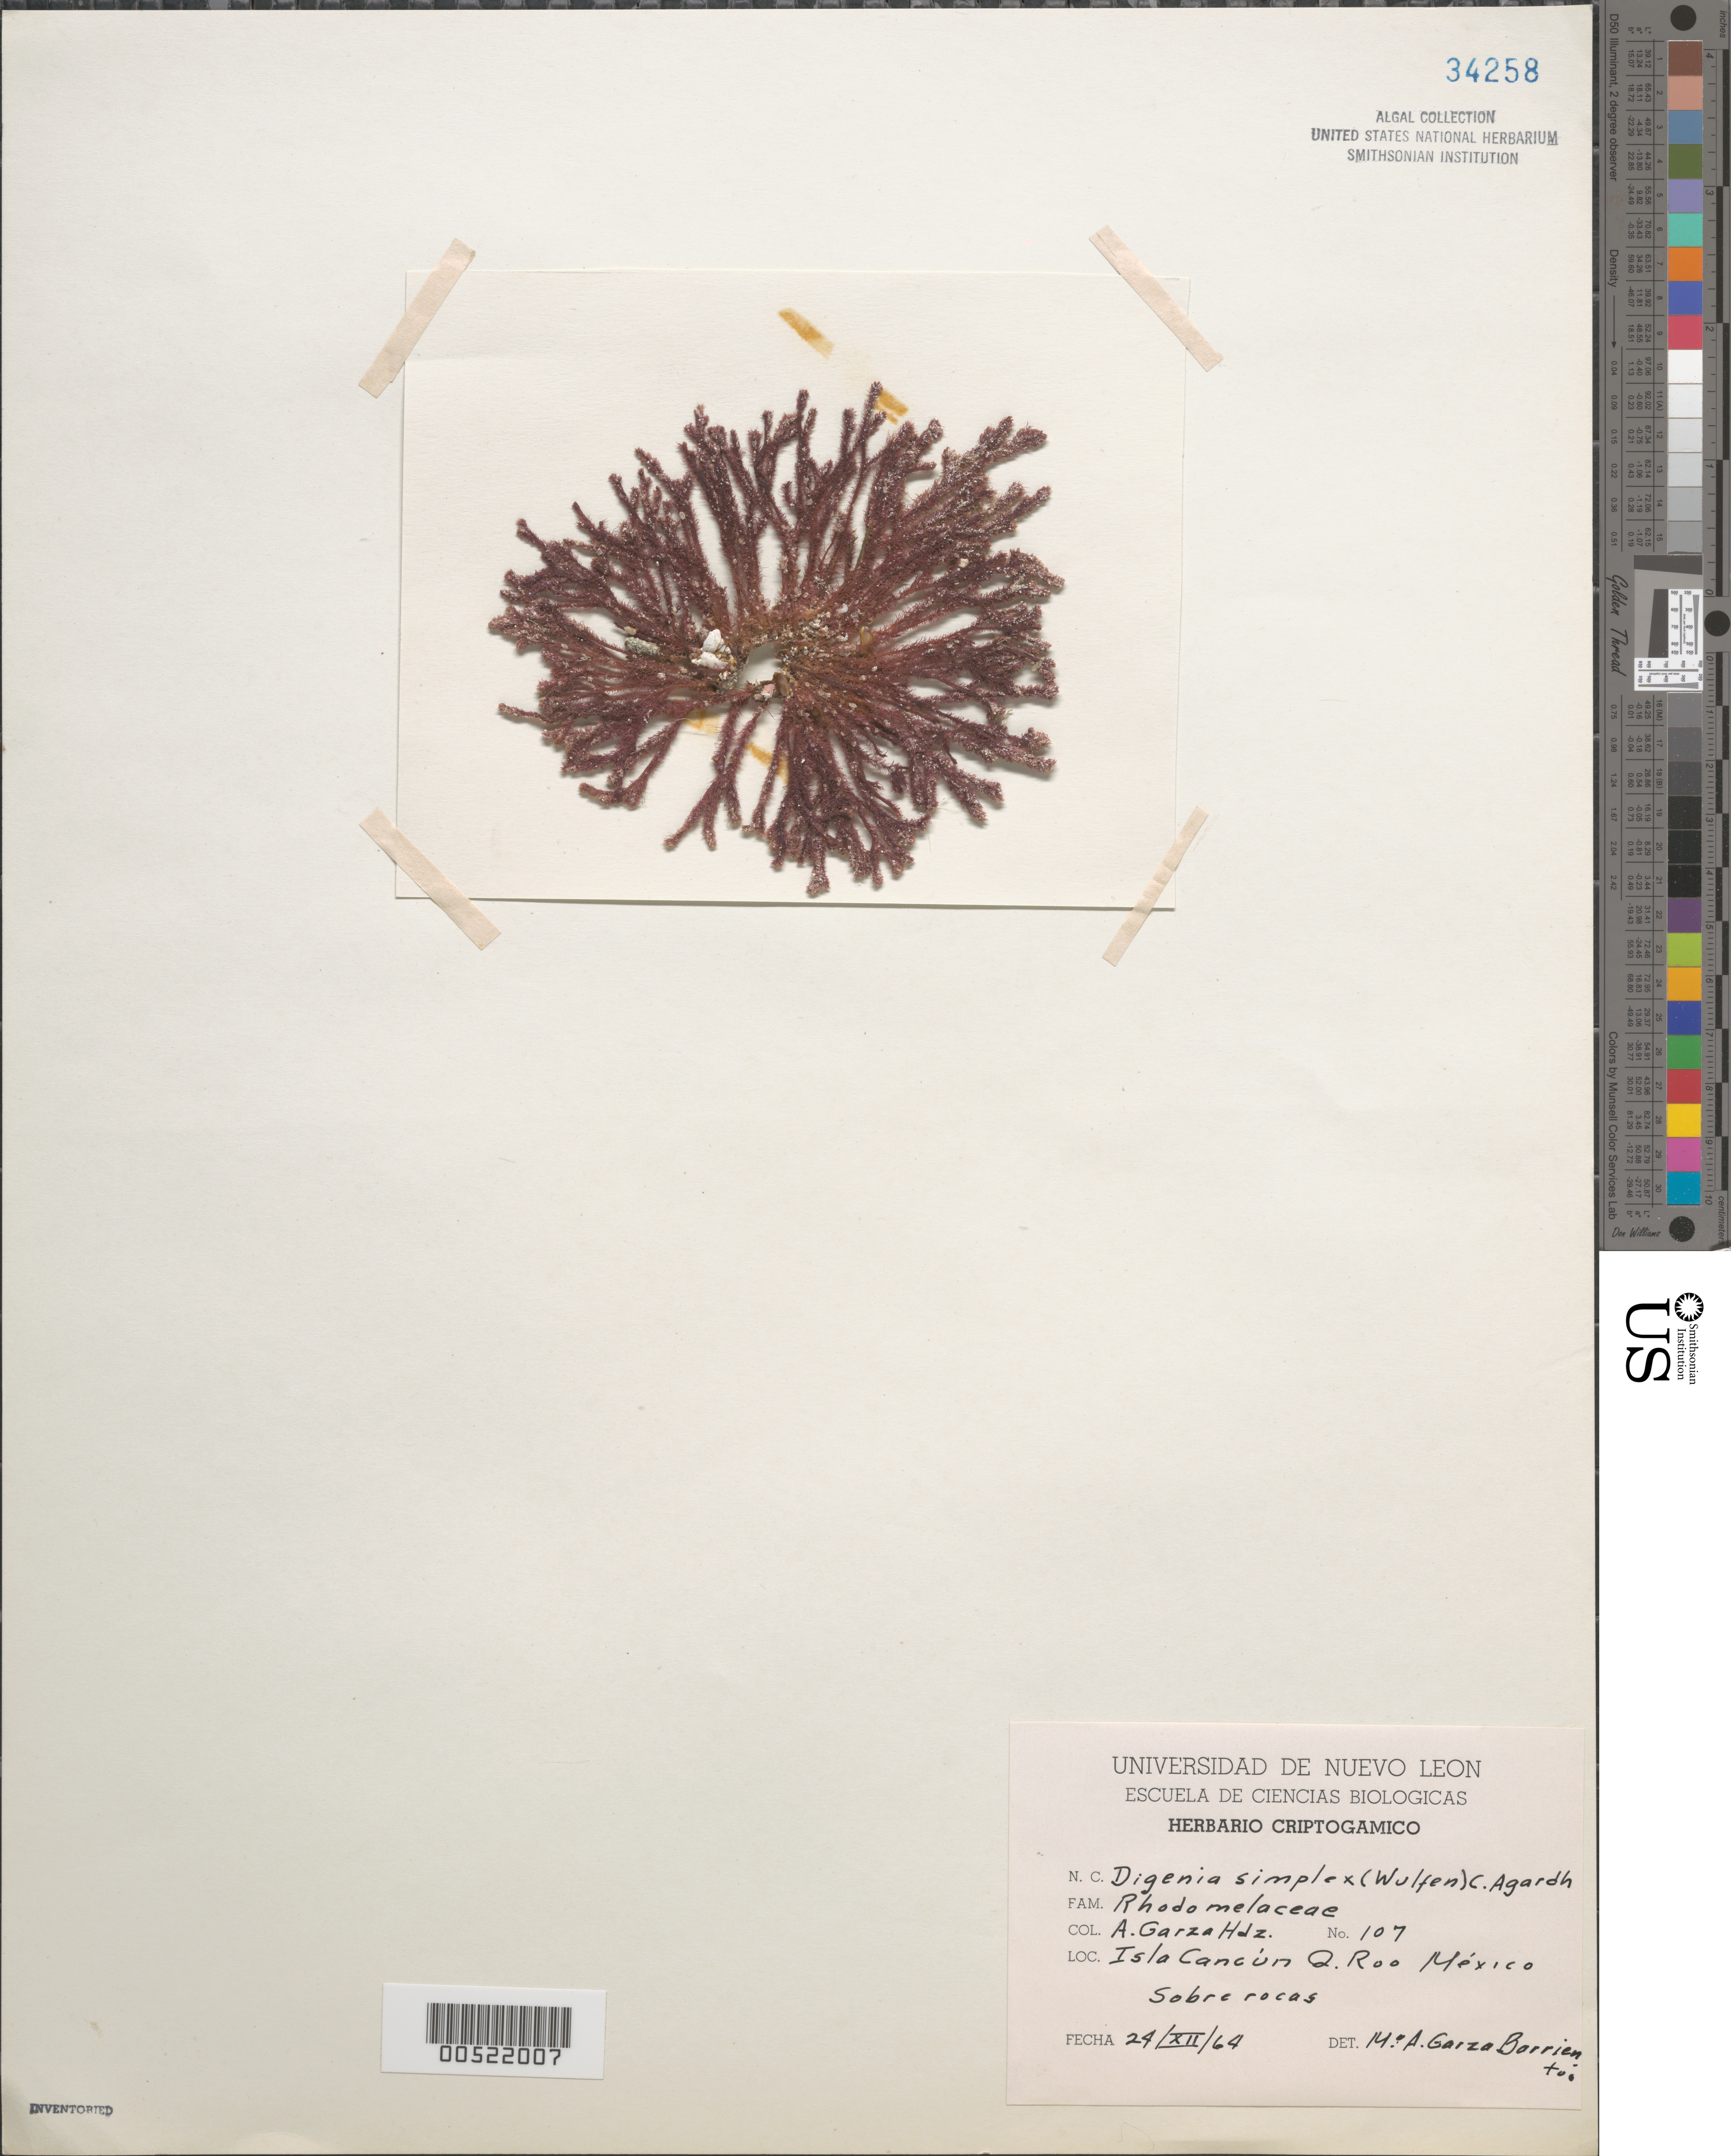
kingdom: Plantae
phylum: Rhodophyta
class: Florideophyceae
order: Ceramiales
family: Rhodomelaceae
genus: Digenea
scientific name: Digenea simplex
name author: (Wulfen) C. Agardh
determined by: Garza Barrientos, M. A.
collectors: A. Garza Hernandez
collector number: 107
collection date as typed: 24 Dec 1964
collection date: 1964-12-24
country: Mexico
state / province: Quintana Roo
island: Isla Cancun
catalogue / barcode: US 34258